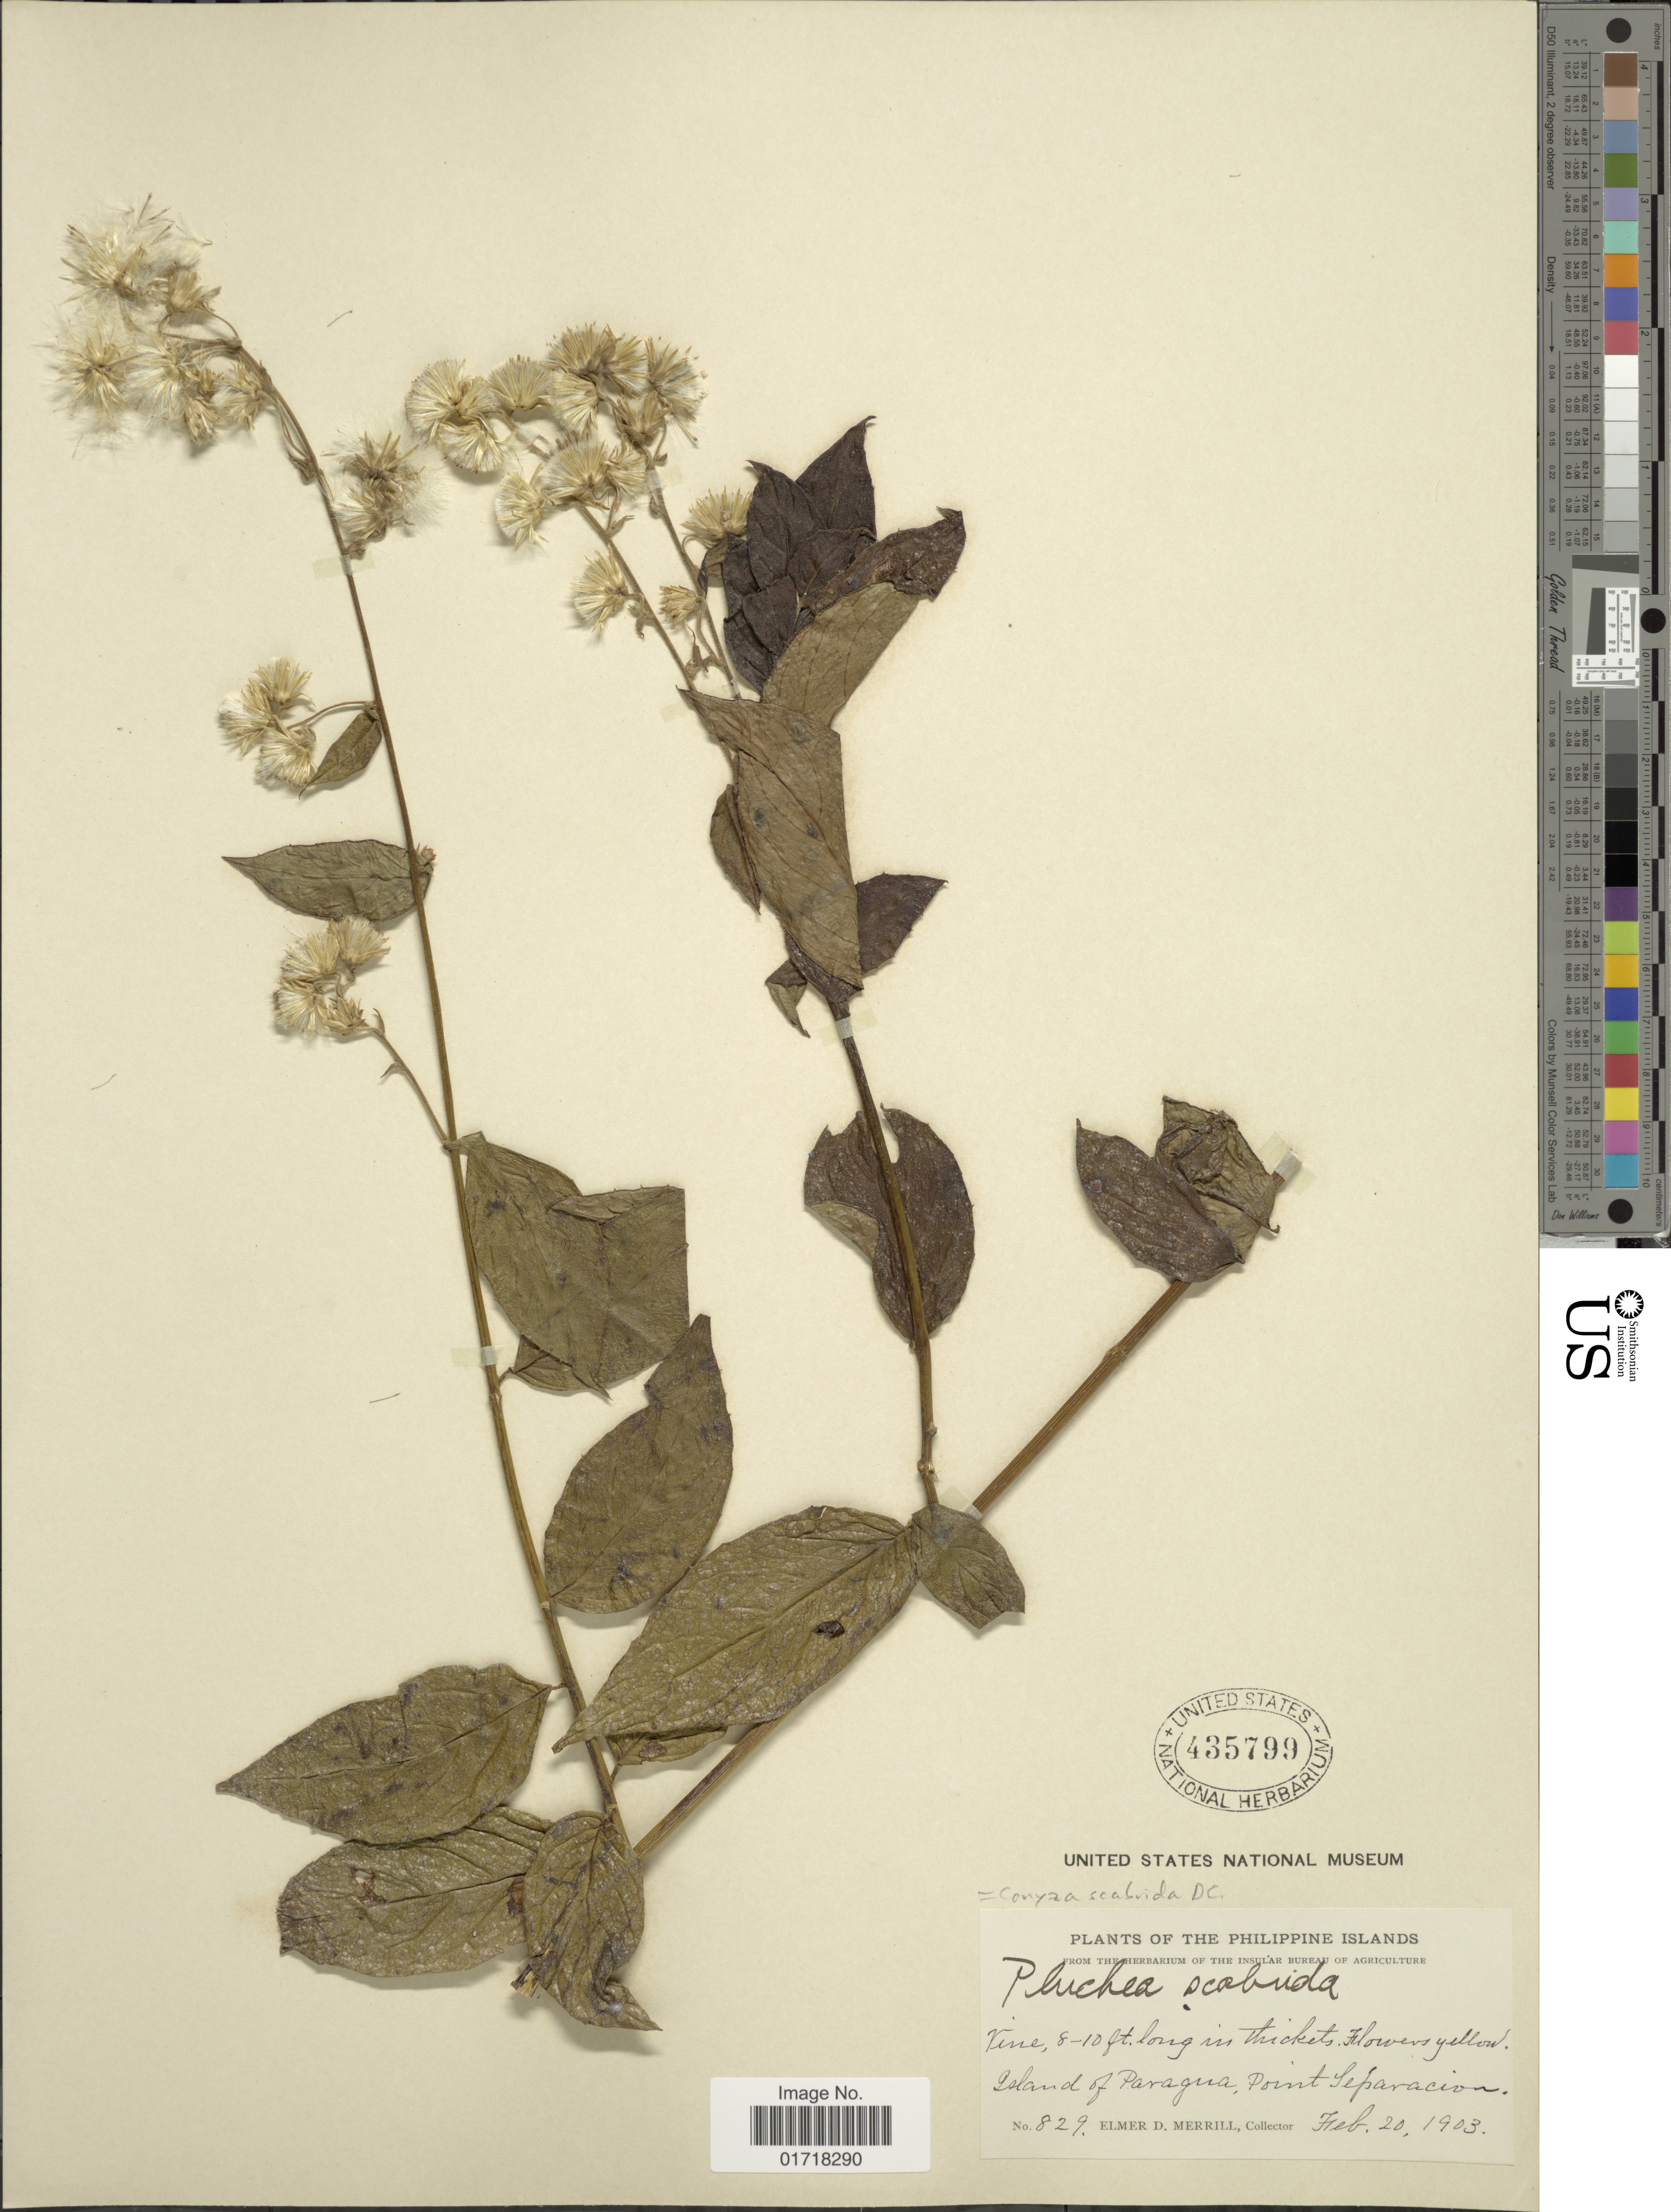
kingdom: Plantae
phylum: Tracheophyta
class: Magnoliopsida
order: Asterales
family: Asteraceae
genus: Conyza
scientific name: Conyza scabrida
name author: DC.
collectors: E. D. Merrill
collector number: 829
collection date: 1903-02-20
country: Philippines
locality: Island of Paragua, Point Separacion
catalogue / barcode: US 435799